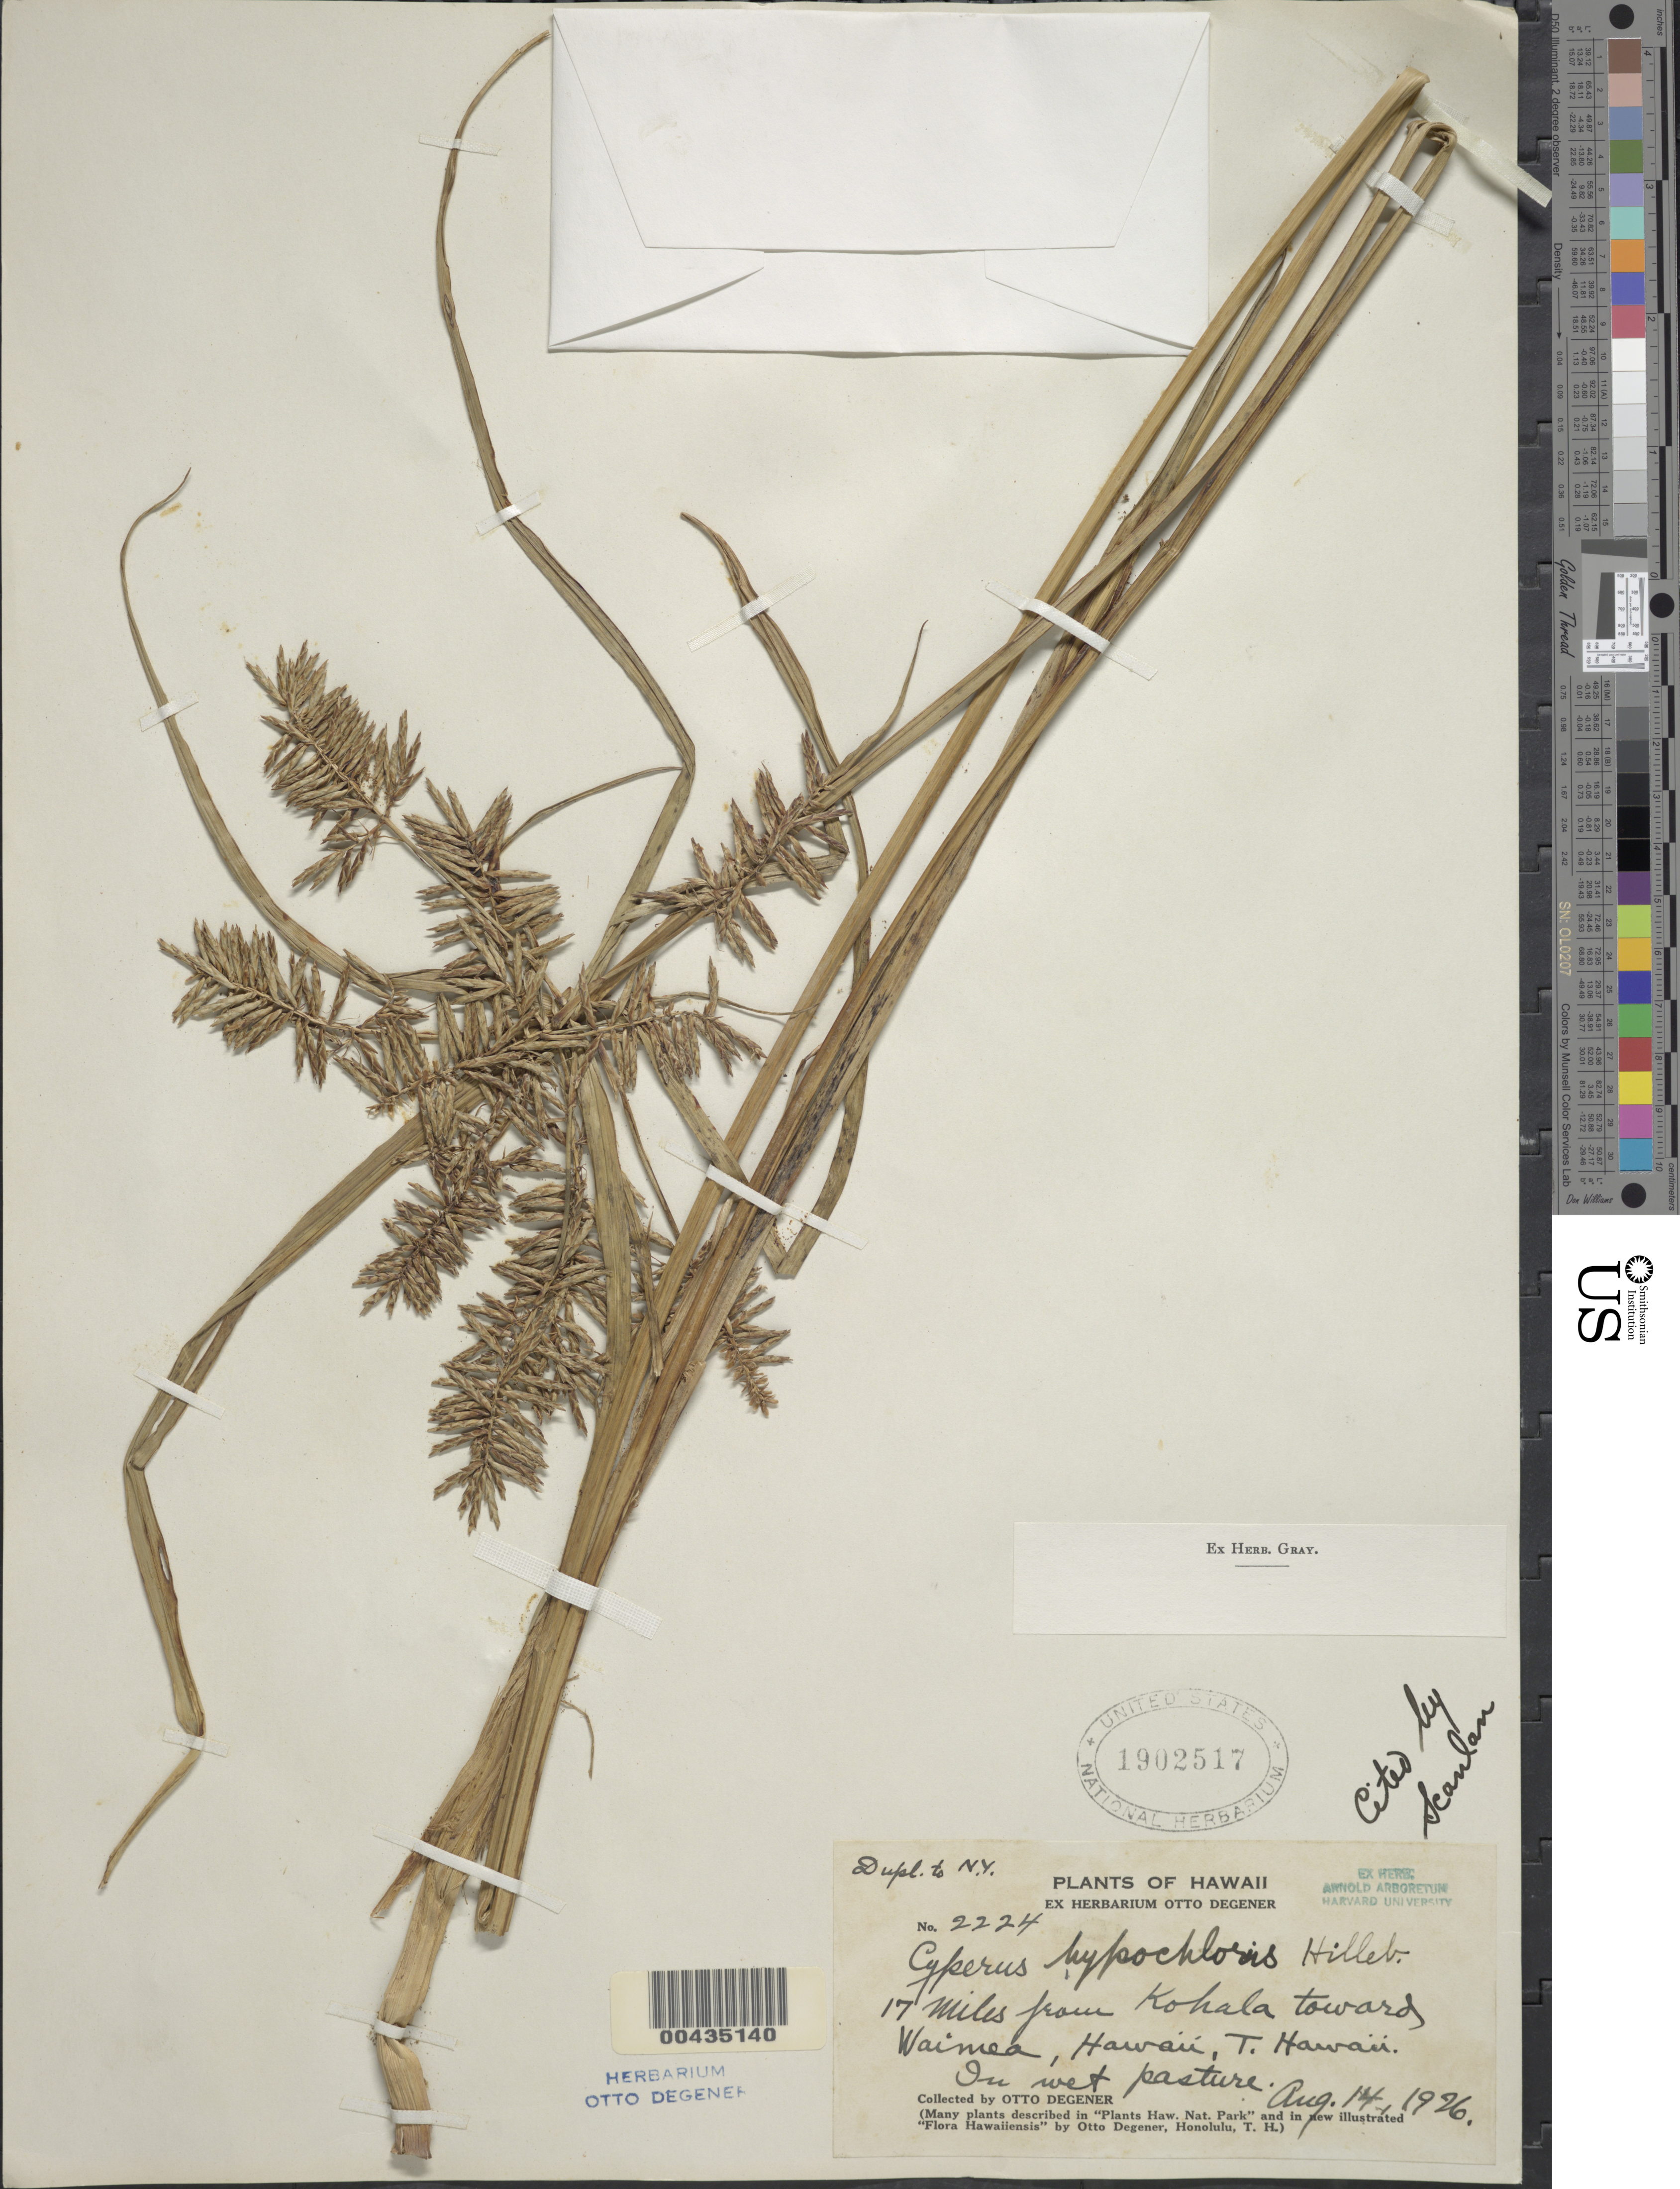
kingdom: Plantae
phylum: Tracheophyta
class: Liliopsida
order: Poales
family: Cyperaceae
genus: Cyperus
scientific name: Cyperus hypochlorus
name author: Hillebr.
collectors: O. Degener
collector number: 2224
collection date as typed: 14 Aug 1926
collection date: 1926-08-14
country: United States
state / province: Hawaii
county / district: Hawaii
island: Hawaii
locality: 17 mi from Kohala toward Waimea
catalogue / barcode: US 1902517